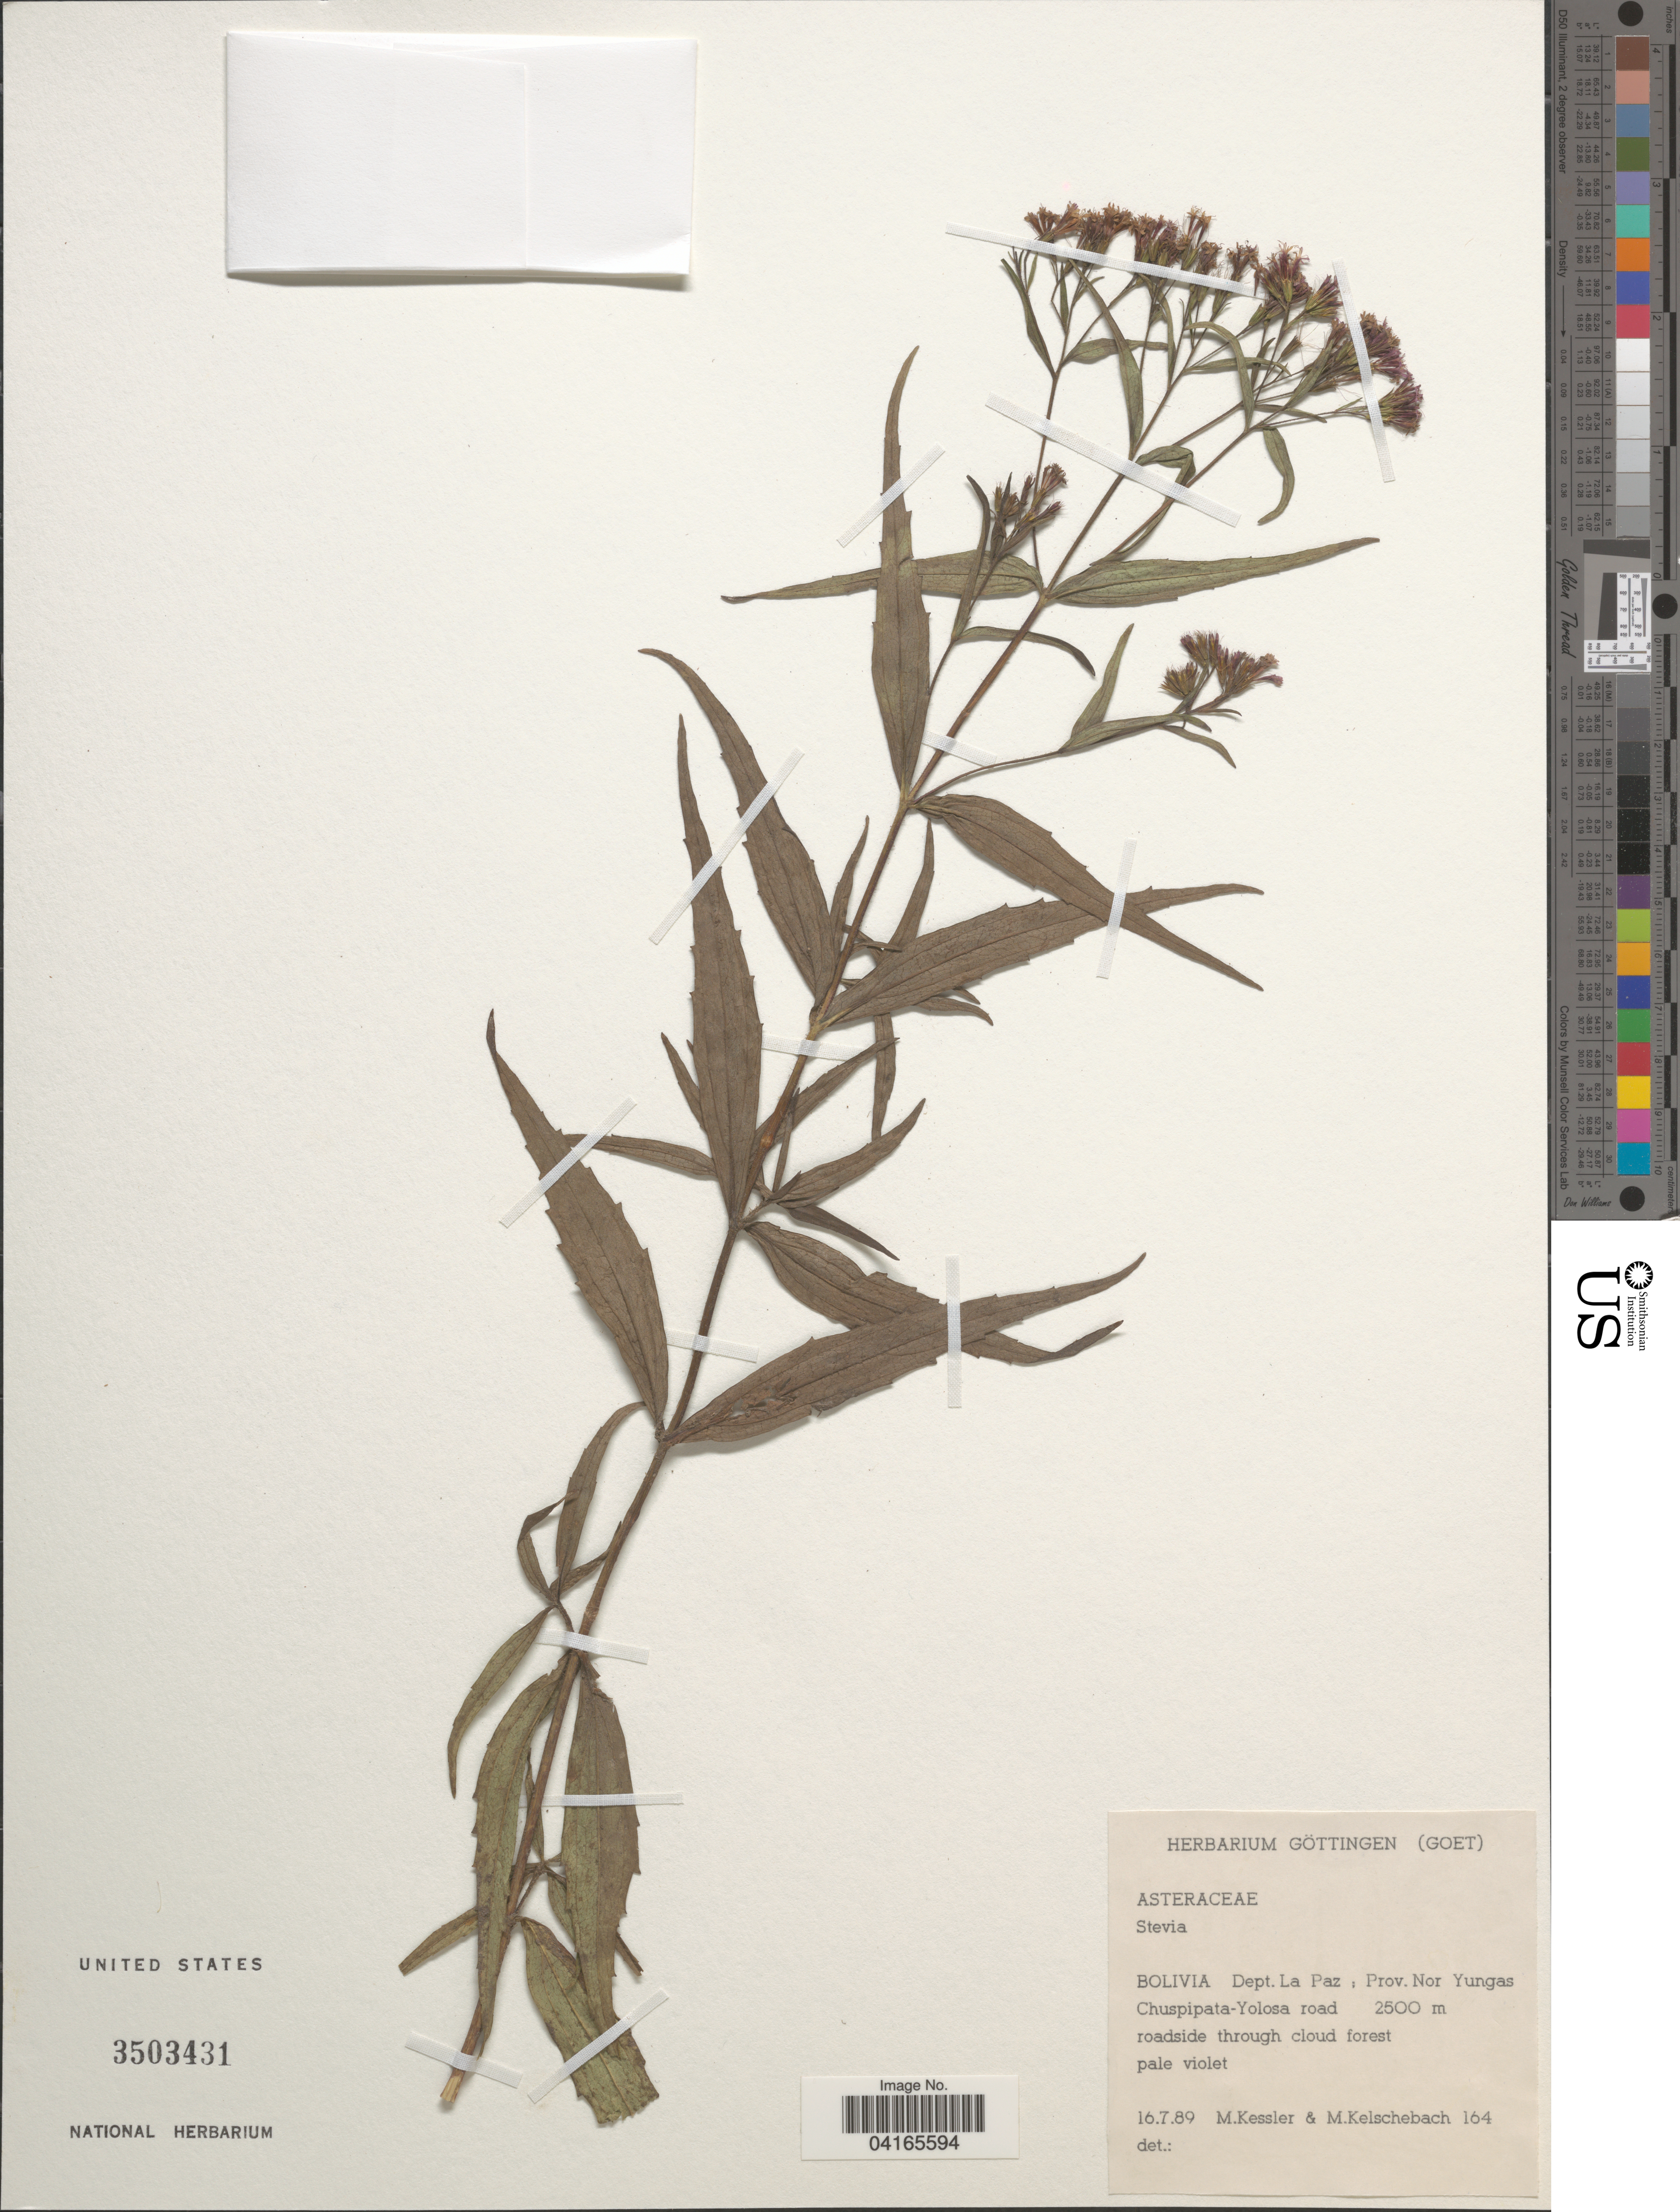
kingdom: Plantae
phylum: Tracheophyta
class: Magnoliopsida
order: Asterales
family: Asteraceae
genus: Stevia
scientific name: Stevia sp.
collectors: M. Kessler & M. Kelschebach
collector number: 164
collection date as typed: Transcribed d/m/y: 16/7/89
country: Bolivia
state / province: La Paz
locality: Dept. La Paz: Prov. Nor Yungas. Chuspipata-Yolosa road.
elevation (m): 2500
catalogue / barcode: US 3503431